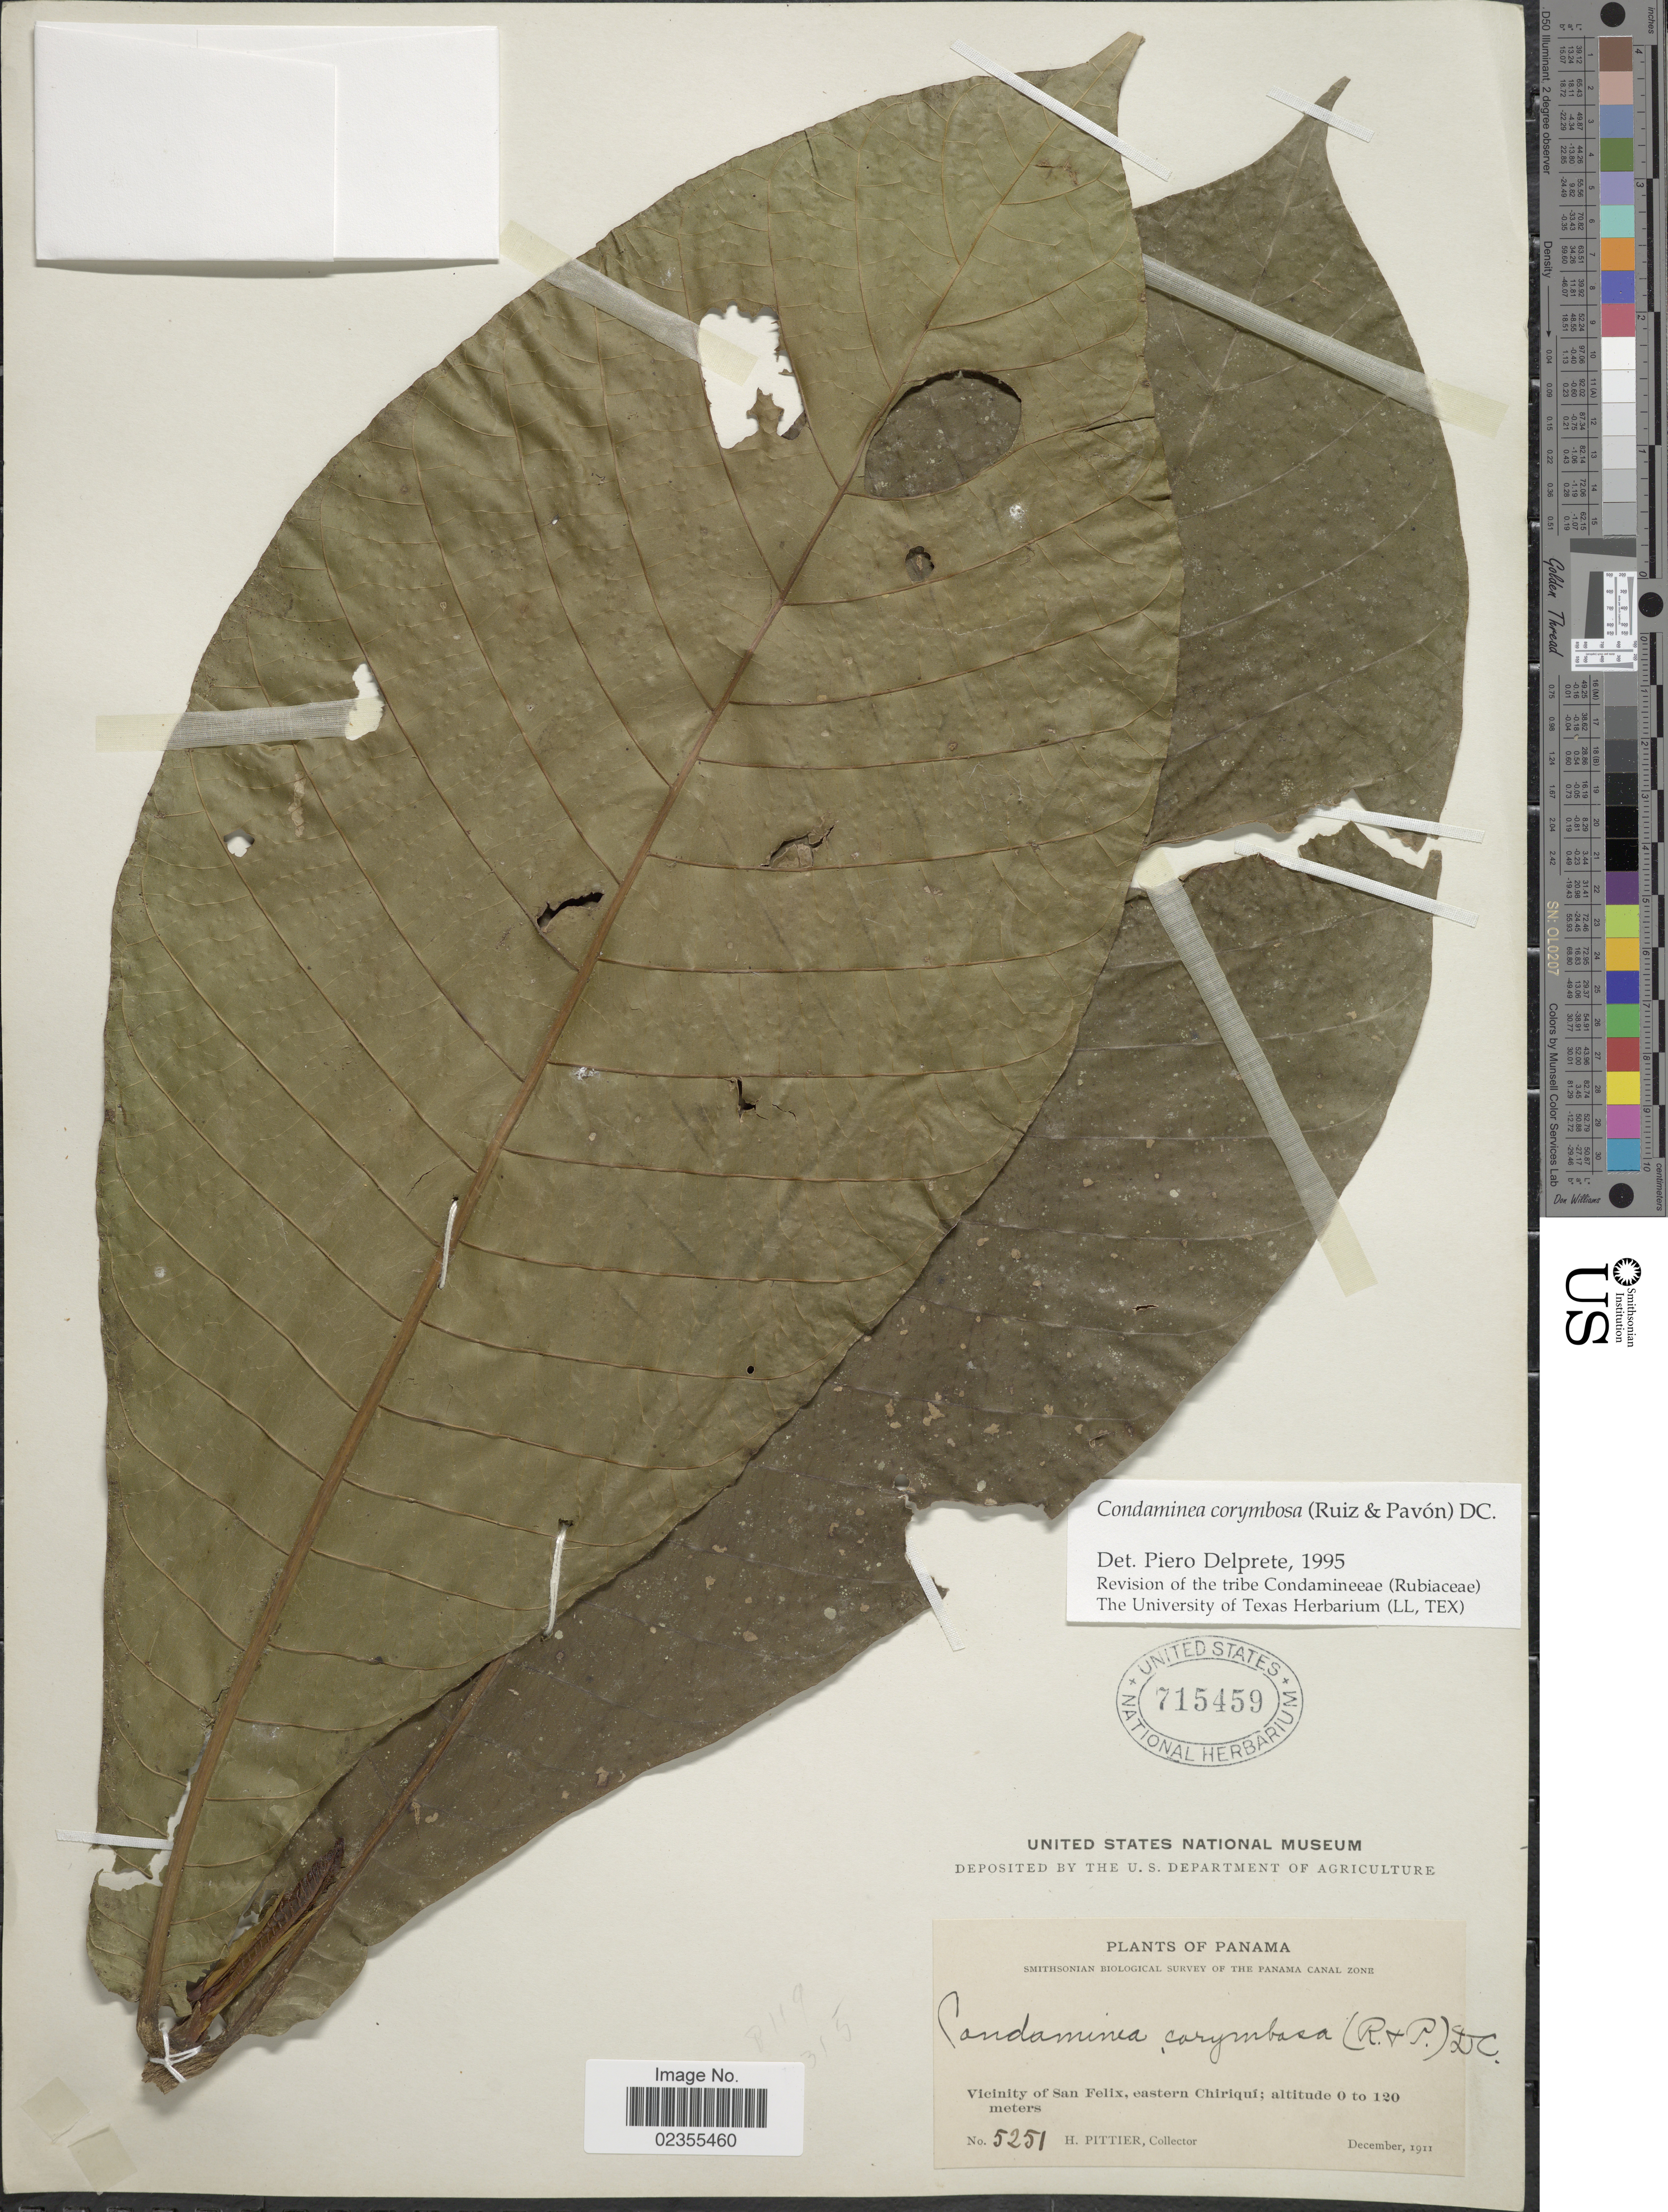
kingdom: Plantae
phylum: Tracheophyta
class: Magnoliopsida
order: Gentianales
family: Rubiaceae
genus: Condaminea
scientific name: Condaminea corymbosa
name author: (Ruiz & Pav.) DC.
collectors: H. F. Pittier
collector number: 5251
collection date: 1911-12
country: Panama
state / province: Chiriqui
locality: Vicinity of San Felix, eastern Chiriqui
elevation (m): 0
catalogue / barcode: US 715459